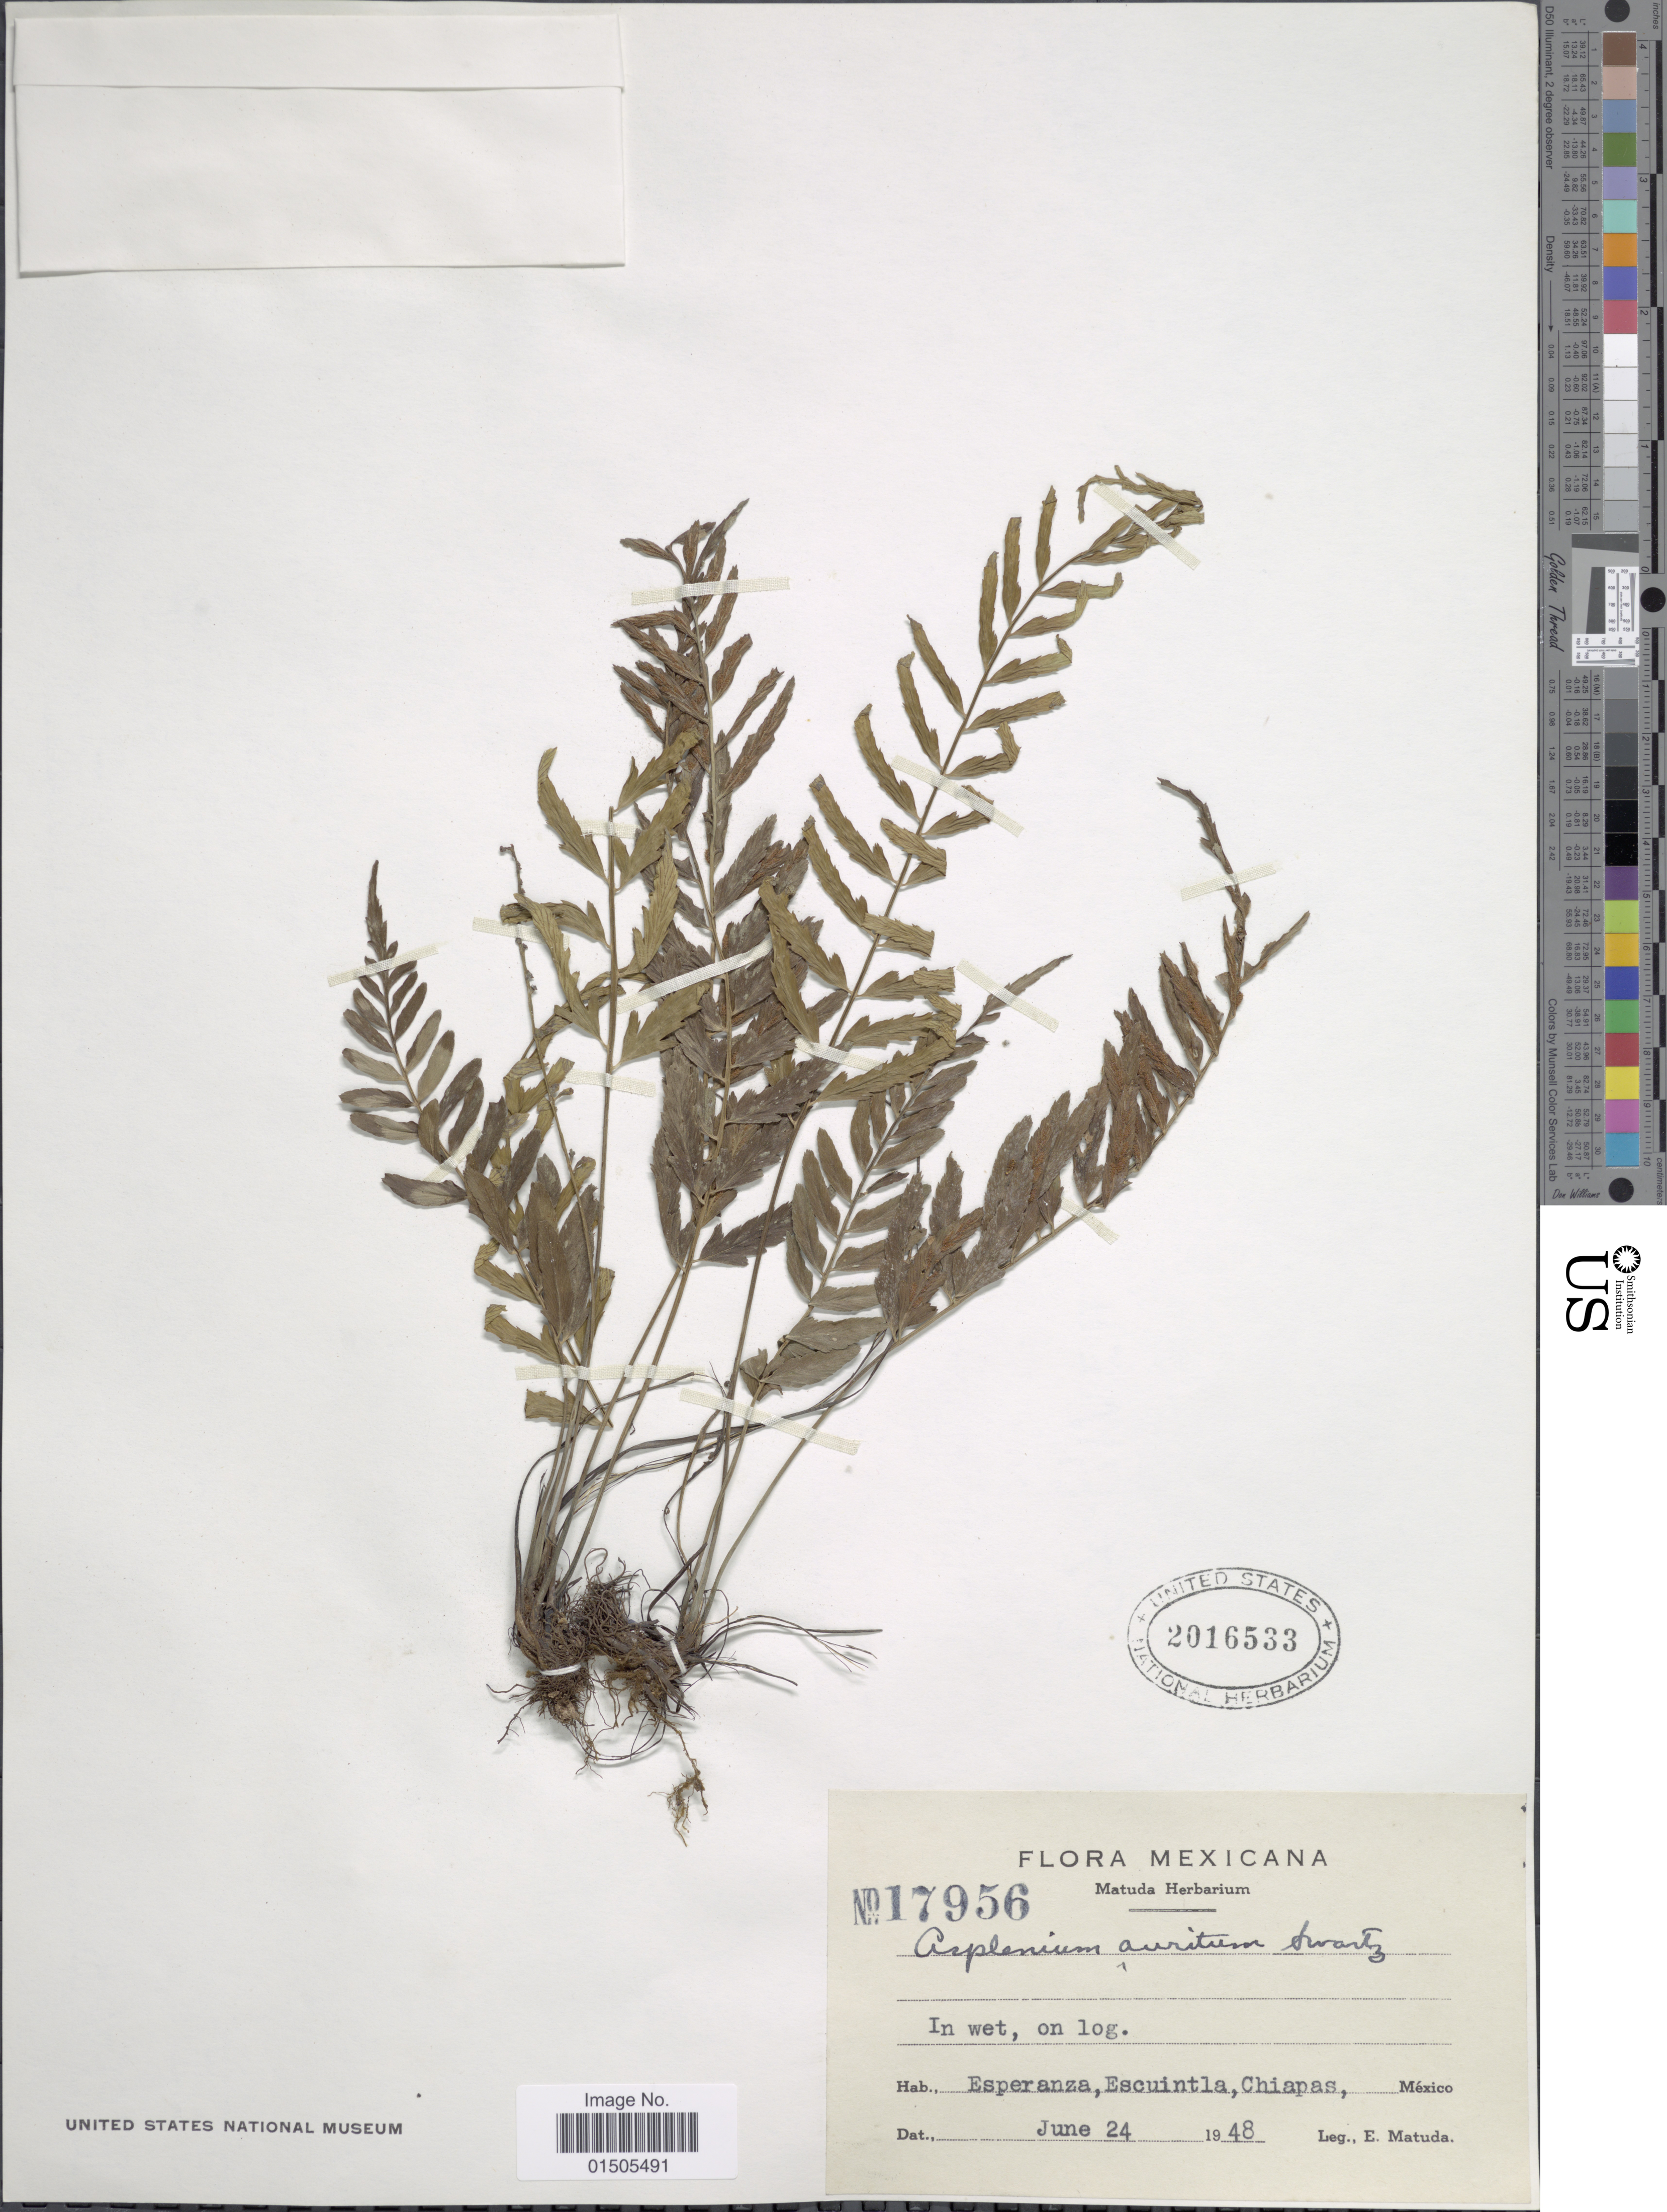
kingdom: Plantae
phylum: Tracheophyta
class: Polypodiopsida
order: Polypodiales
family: Aspleniaceae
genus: Asplenium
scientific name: Asplenium auritum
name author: Sw.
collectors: E. Matuda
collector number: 17956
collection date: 1948-06-24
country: Mexico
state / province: Chiapas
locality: Esperanza, Escuintla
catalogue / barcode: US 2016533